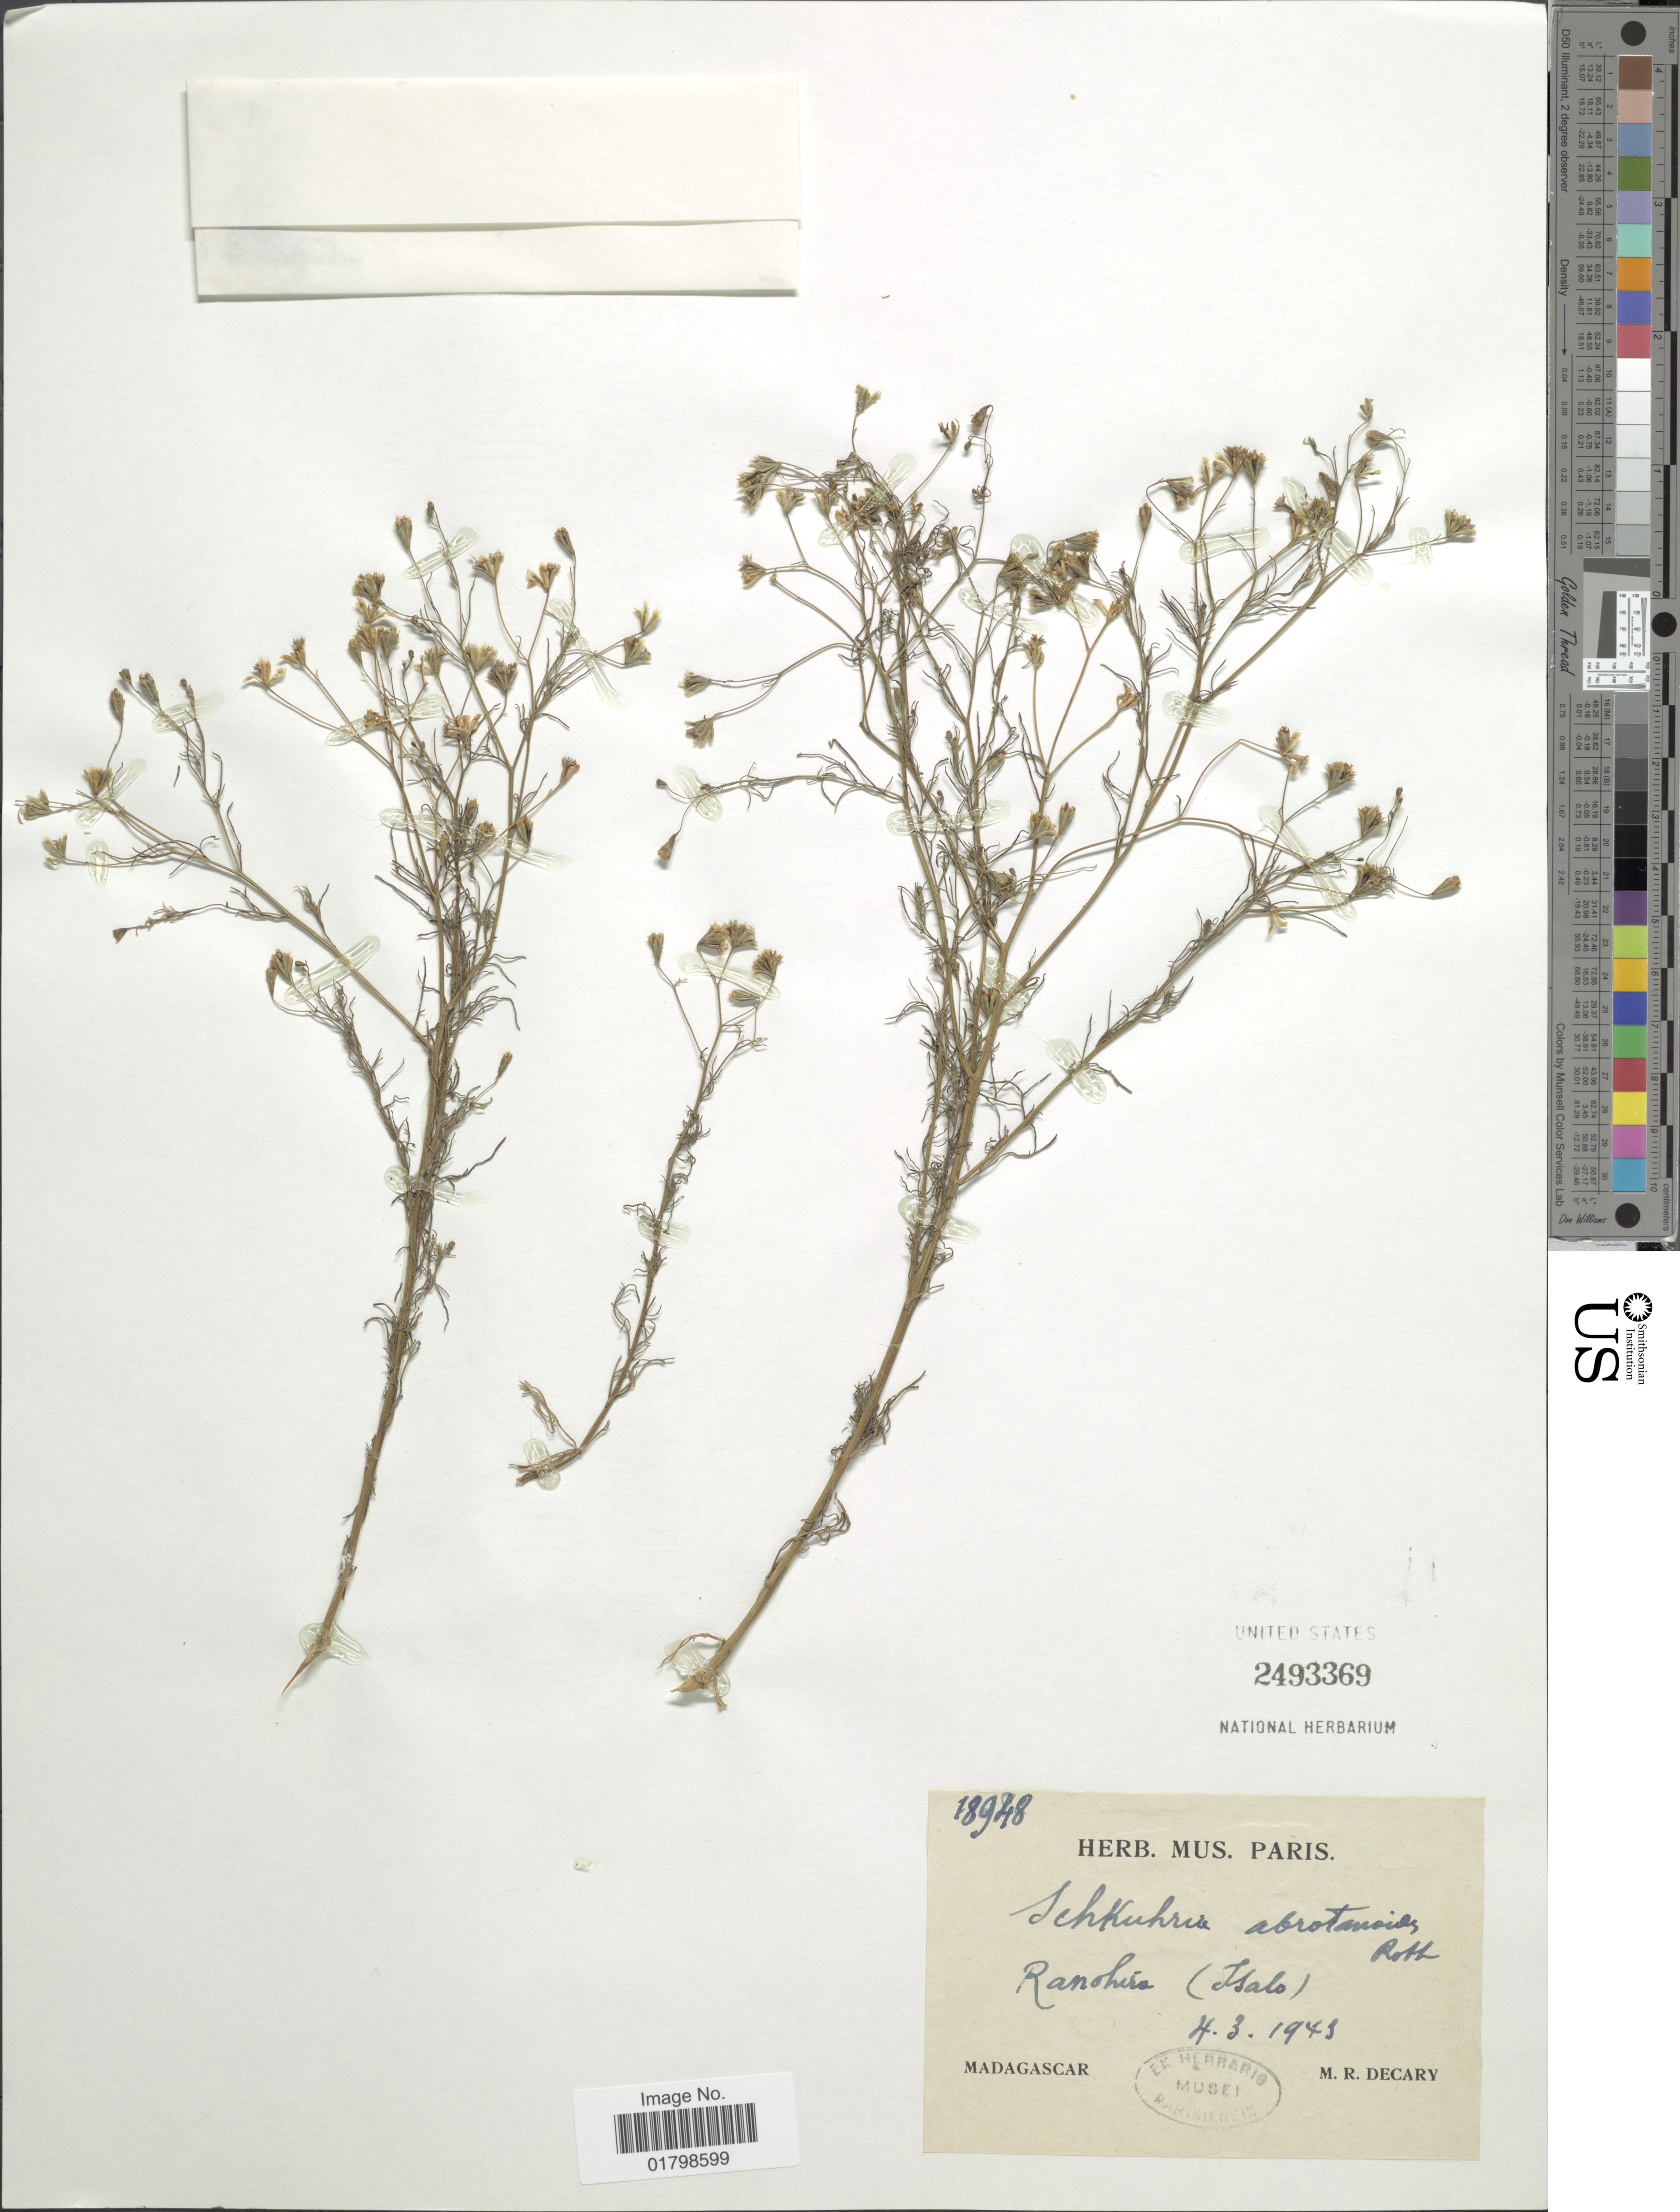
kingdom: Plantae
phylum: Tracheophyta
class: Magnoliopsida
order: Asterales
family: Asteraceae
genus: Schkuhria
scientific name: Schkuhria pinnata var. abrotanoides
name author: (Roth) Cabrera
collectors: R. Decary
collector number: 18948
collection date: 1943-03-04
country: Madagascar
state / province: Ihorombe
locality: Ranohira (Isalo)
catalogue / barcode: US 2493369